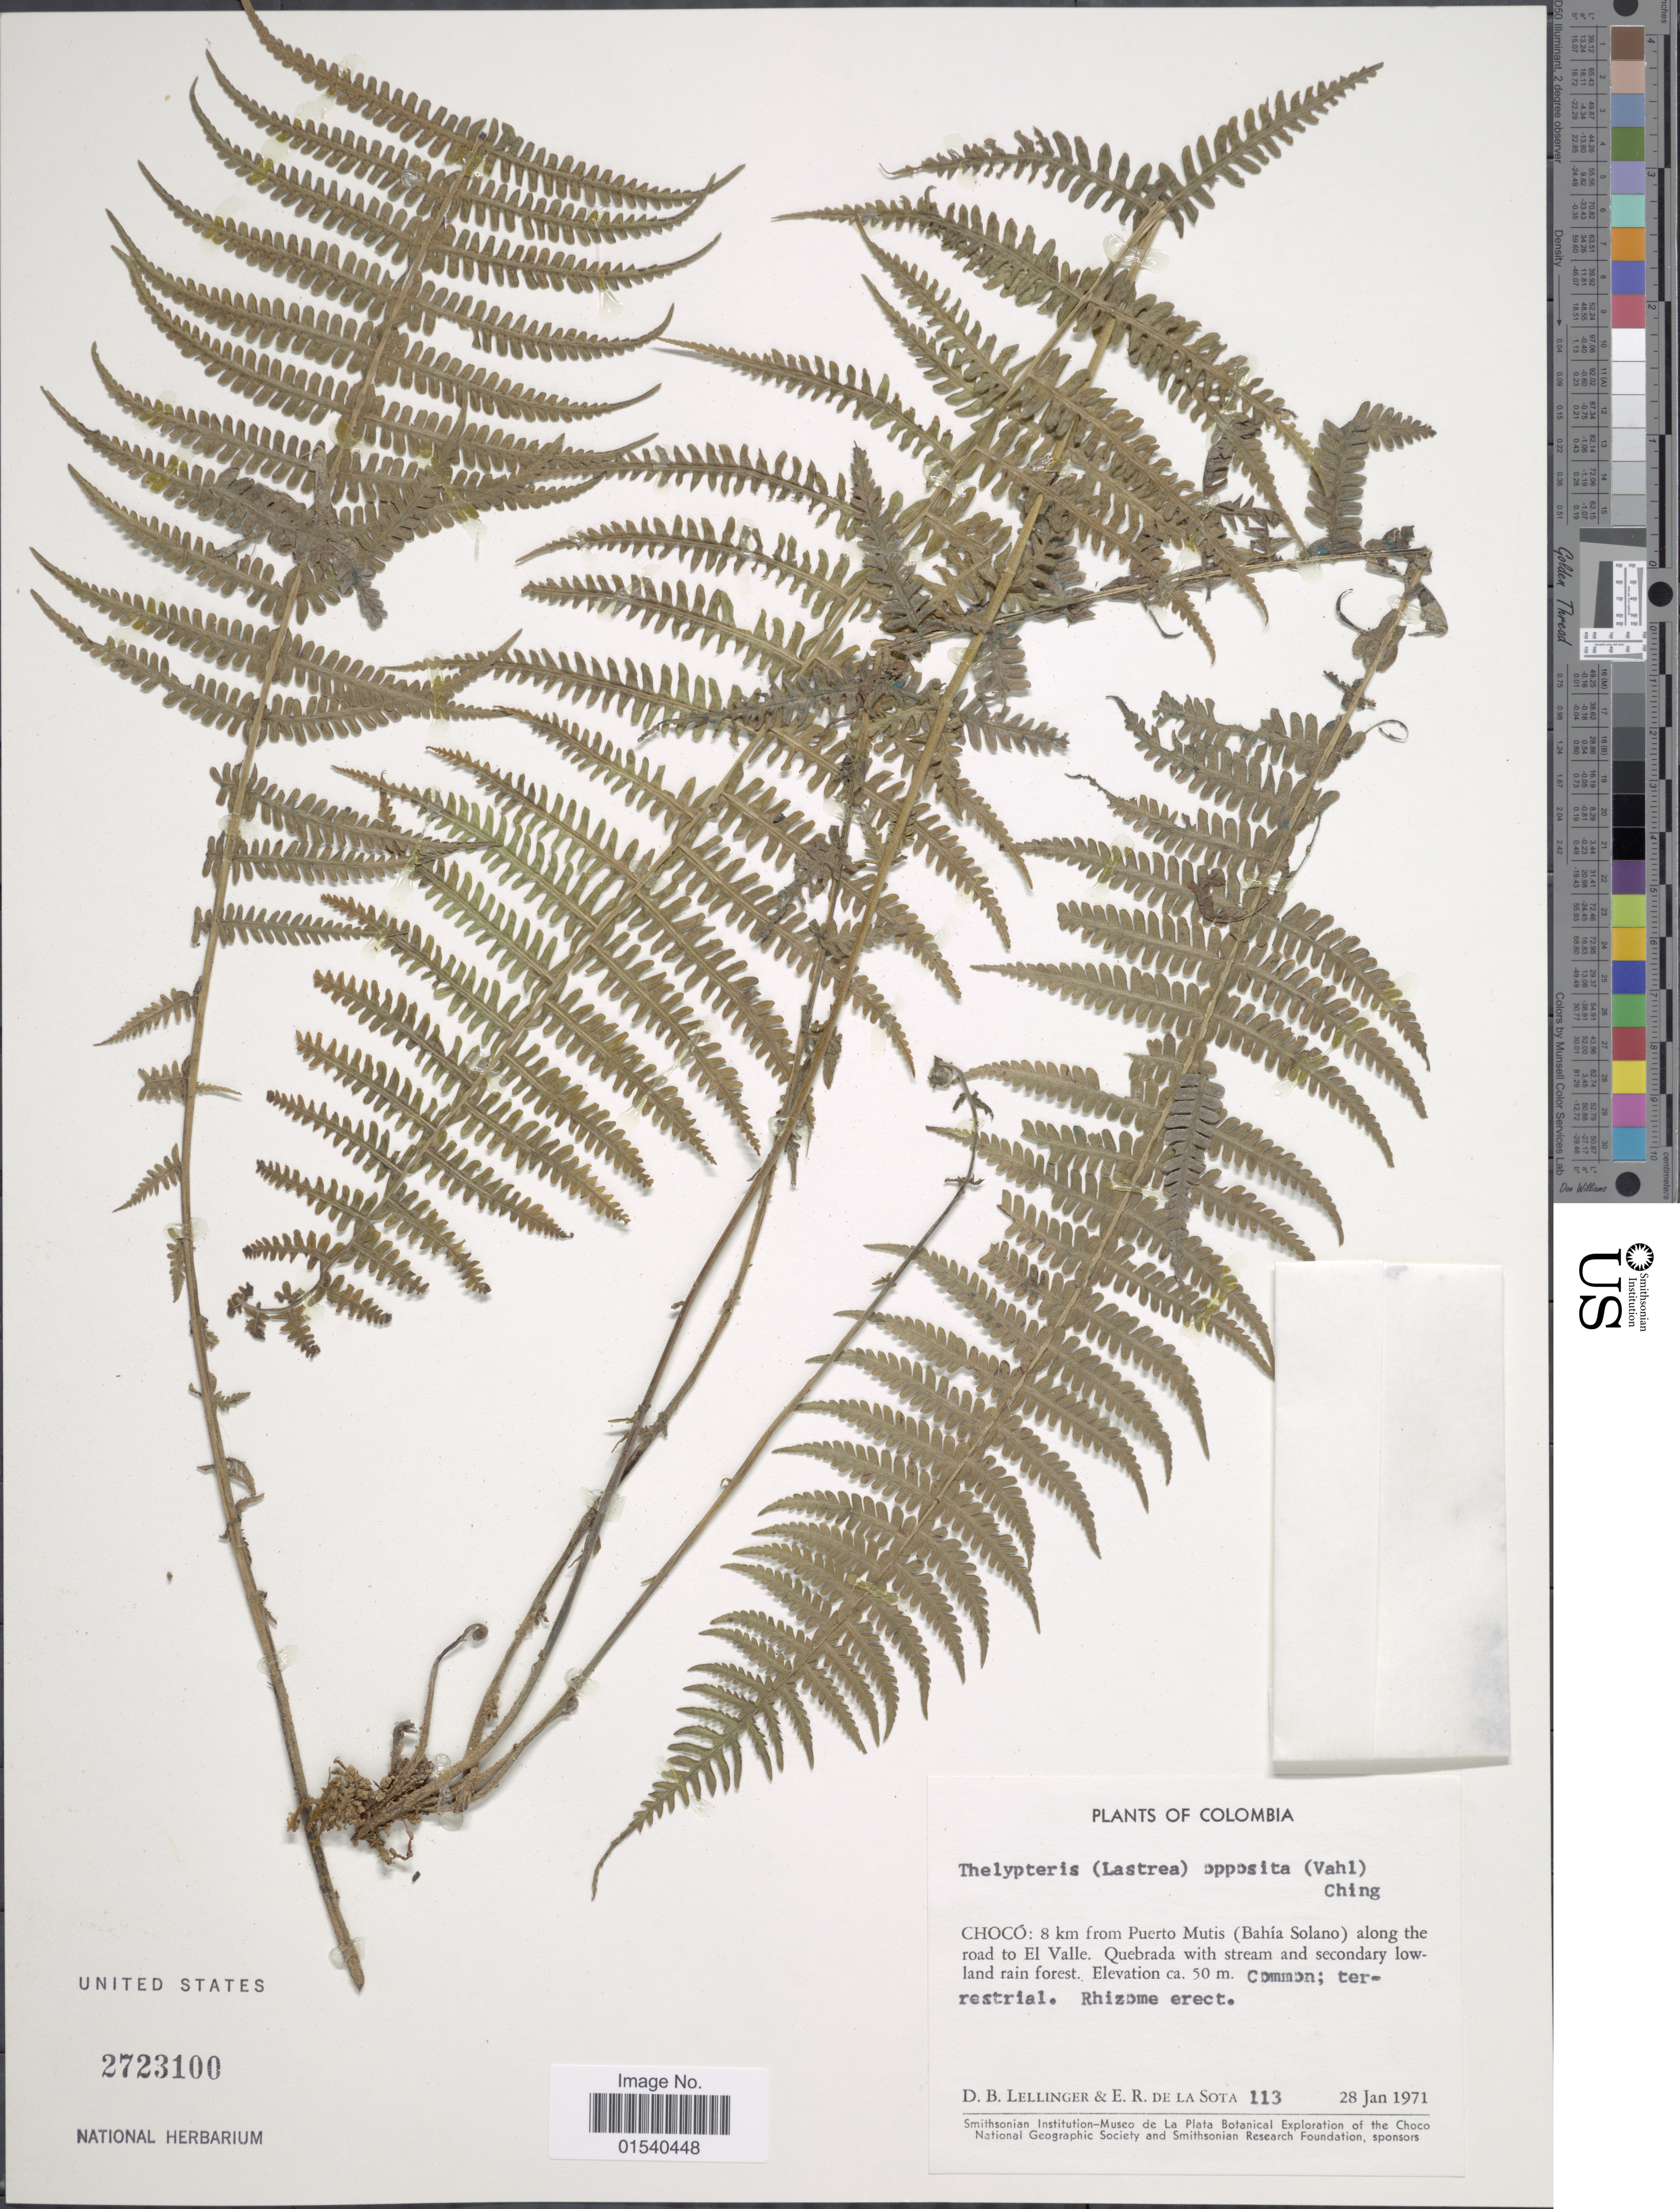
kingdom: Plantae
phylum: Tracheophyta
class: Polypodiopsida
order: Polypodiales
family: Thelypteridaceae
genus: Amauropelta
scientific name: Amauropelta opposita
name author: (Vahl) Pic. Serm.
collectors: D. B. Lellinger & E. R. de la Sota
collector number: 113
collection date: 1971-01-28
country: Colombia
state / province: Chocó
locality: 8 km from Puerto Mutis (Bahía Solana) along the road to El Valle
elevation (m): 50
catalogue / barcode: US 2723100